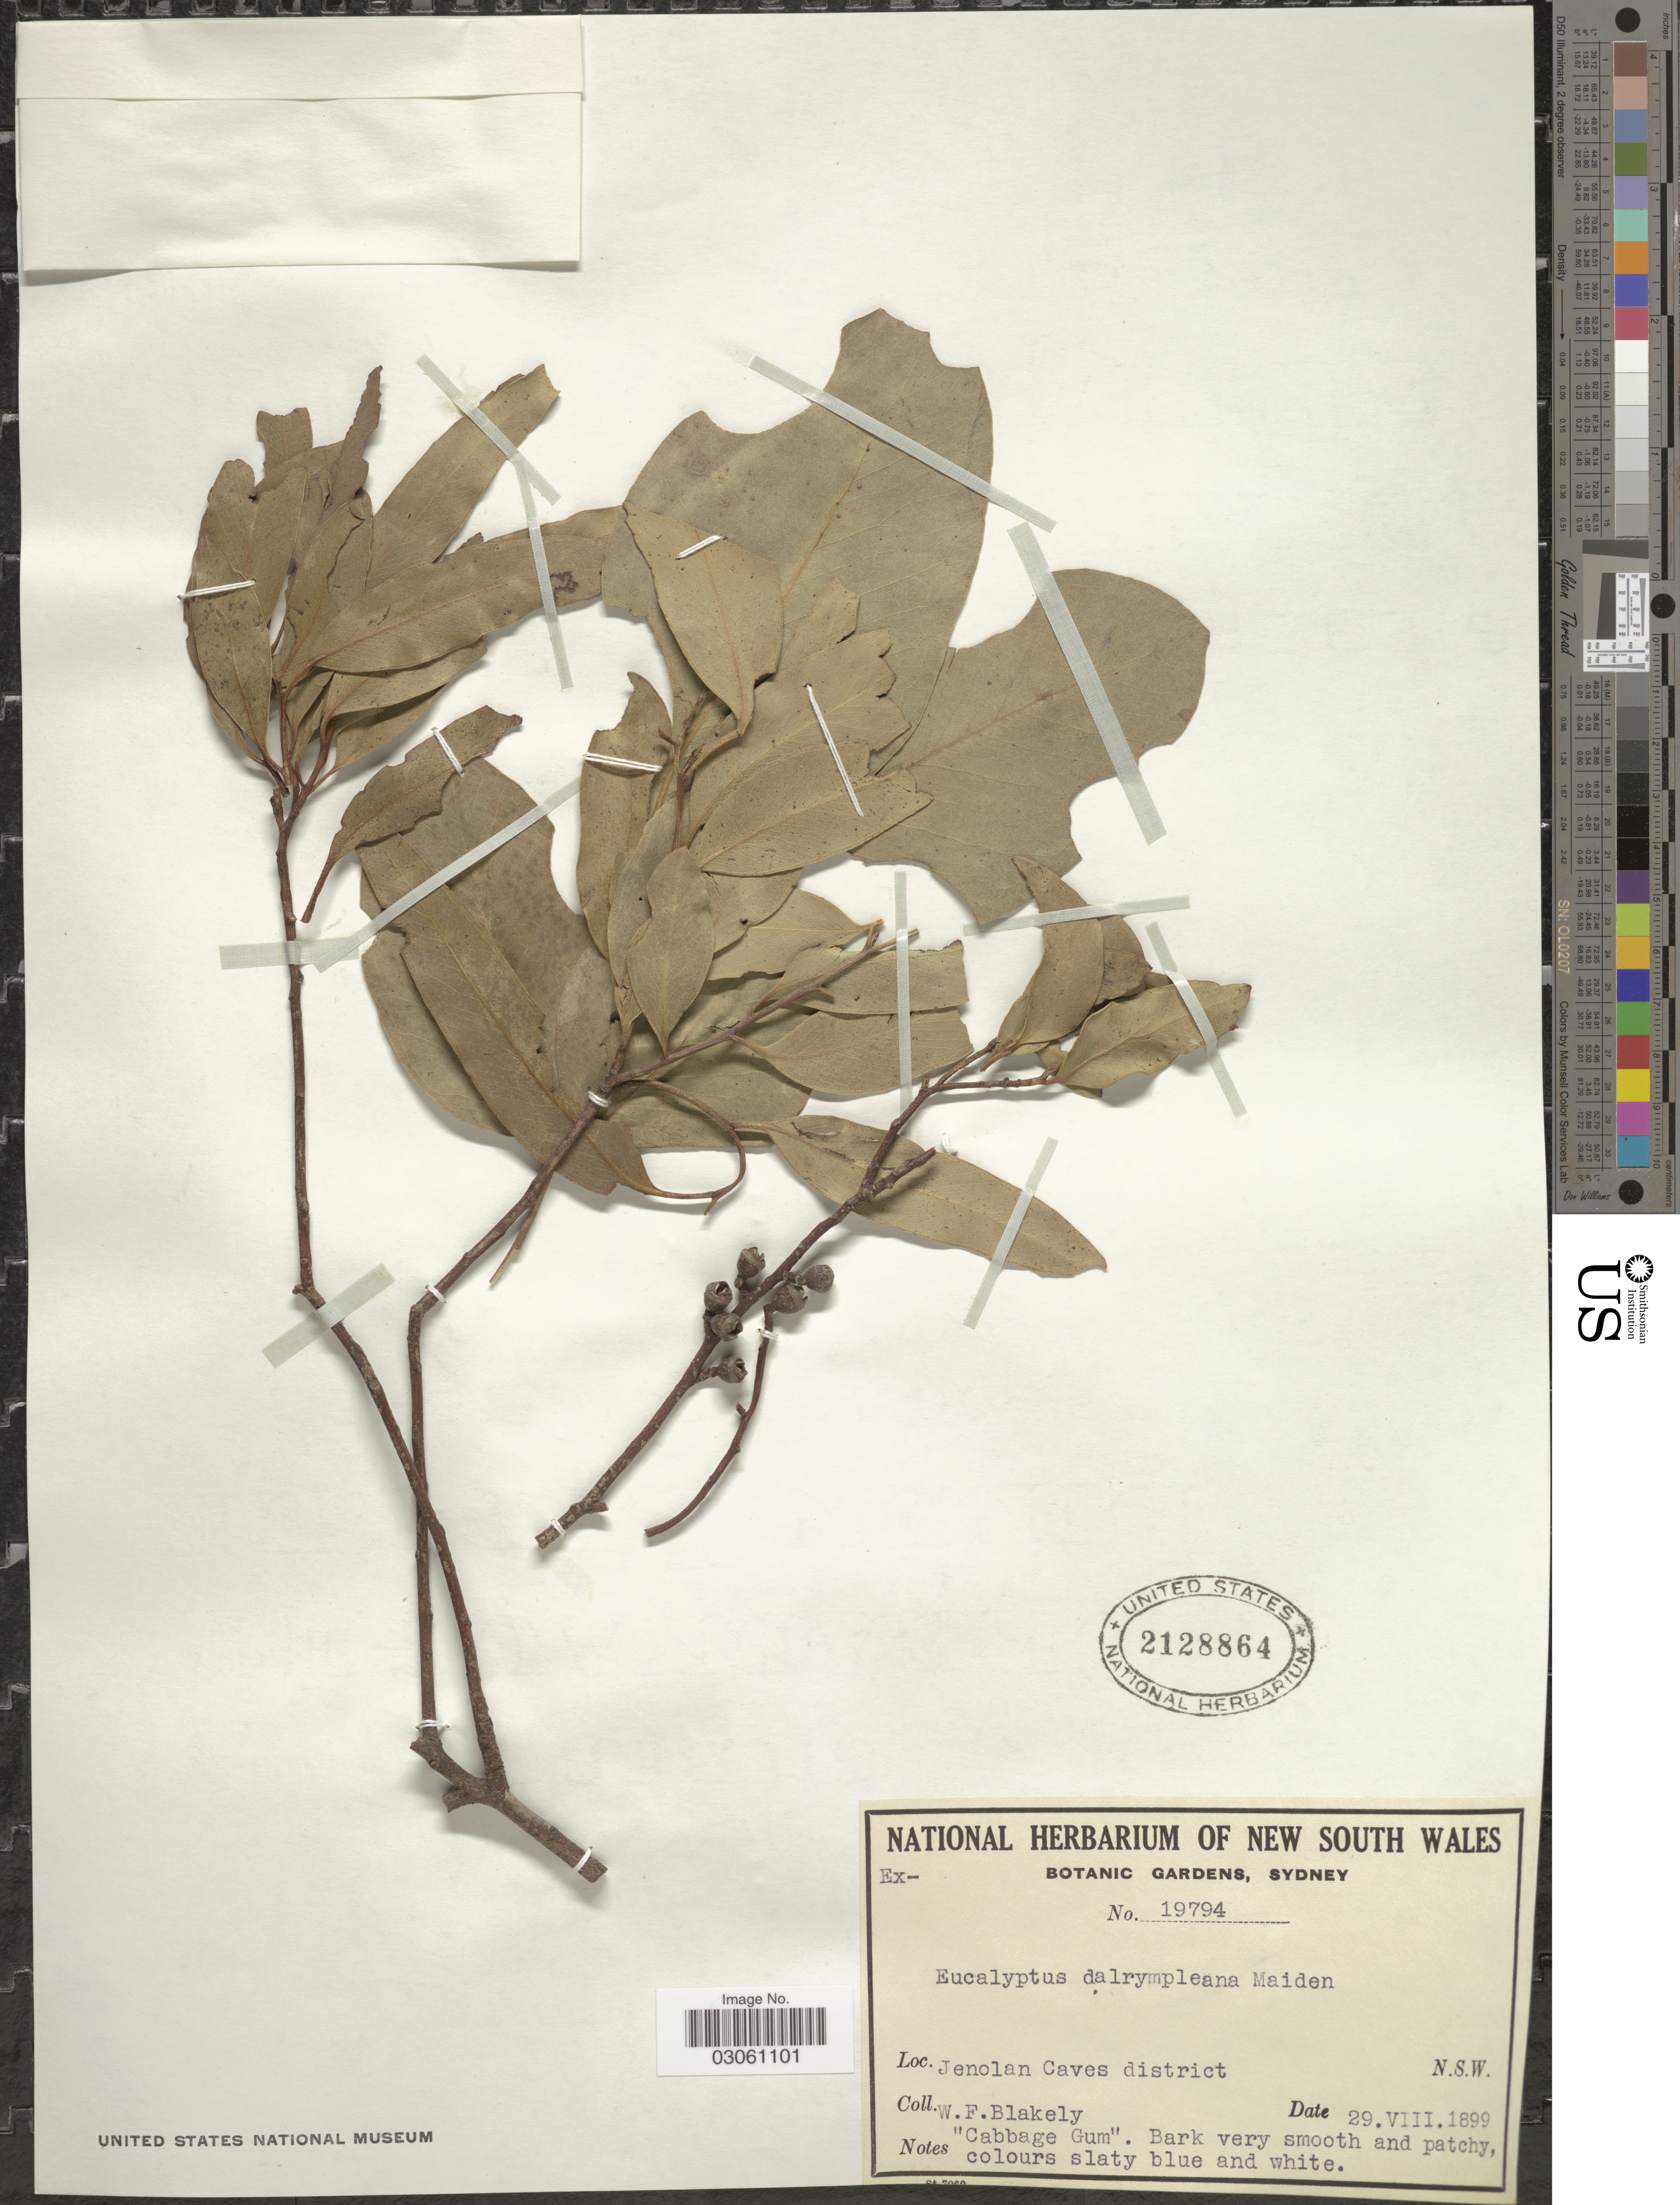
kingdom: Plantae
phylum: Tracheophyta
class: Magnoliopsida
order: Myrtales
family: Myrtaceae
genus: Eucalyptus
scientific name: Eucalyptus dalrympleana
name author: Maiden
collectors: W. Blakely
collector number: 19794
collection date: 1899-08-29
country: Australia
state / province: New South Wales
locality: Jenolan Caves district.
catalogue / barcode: US 2128864